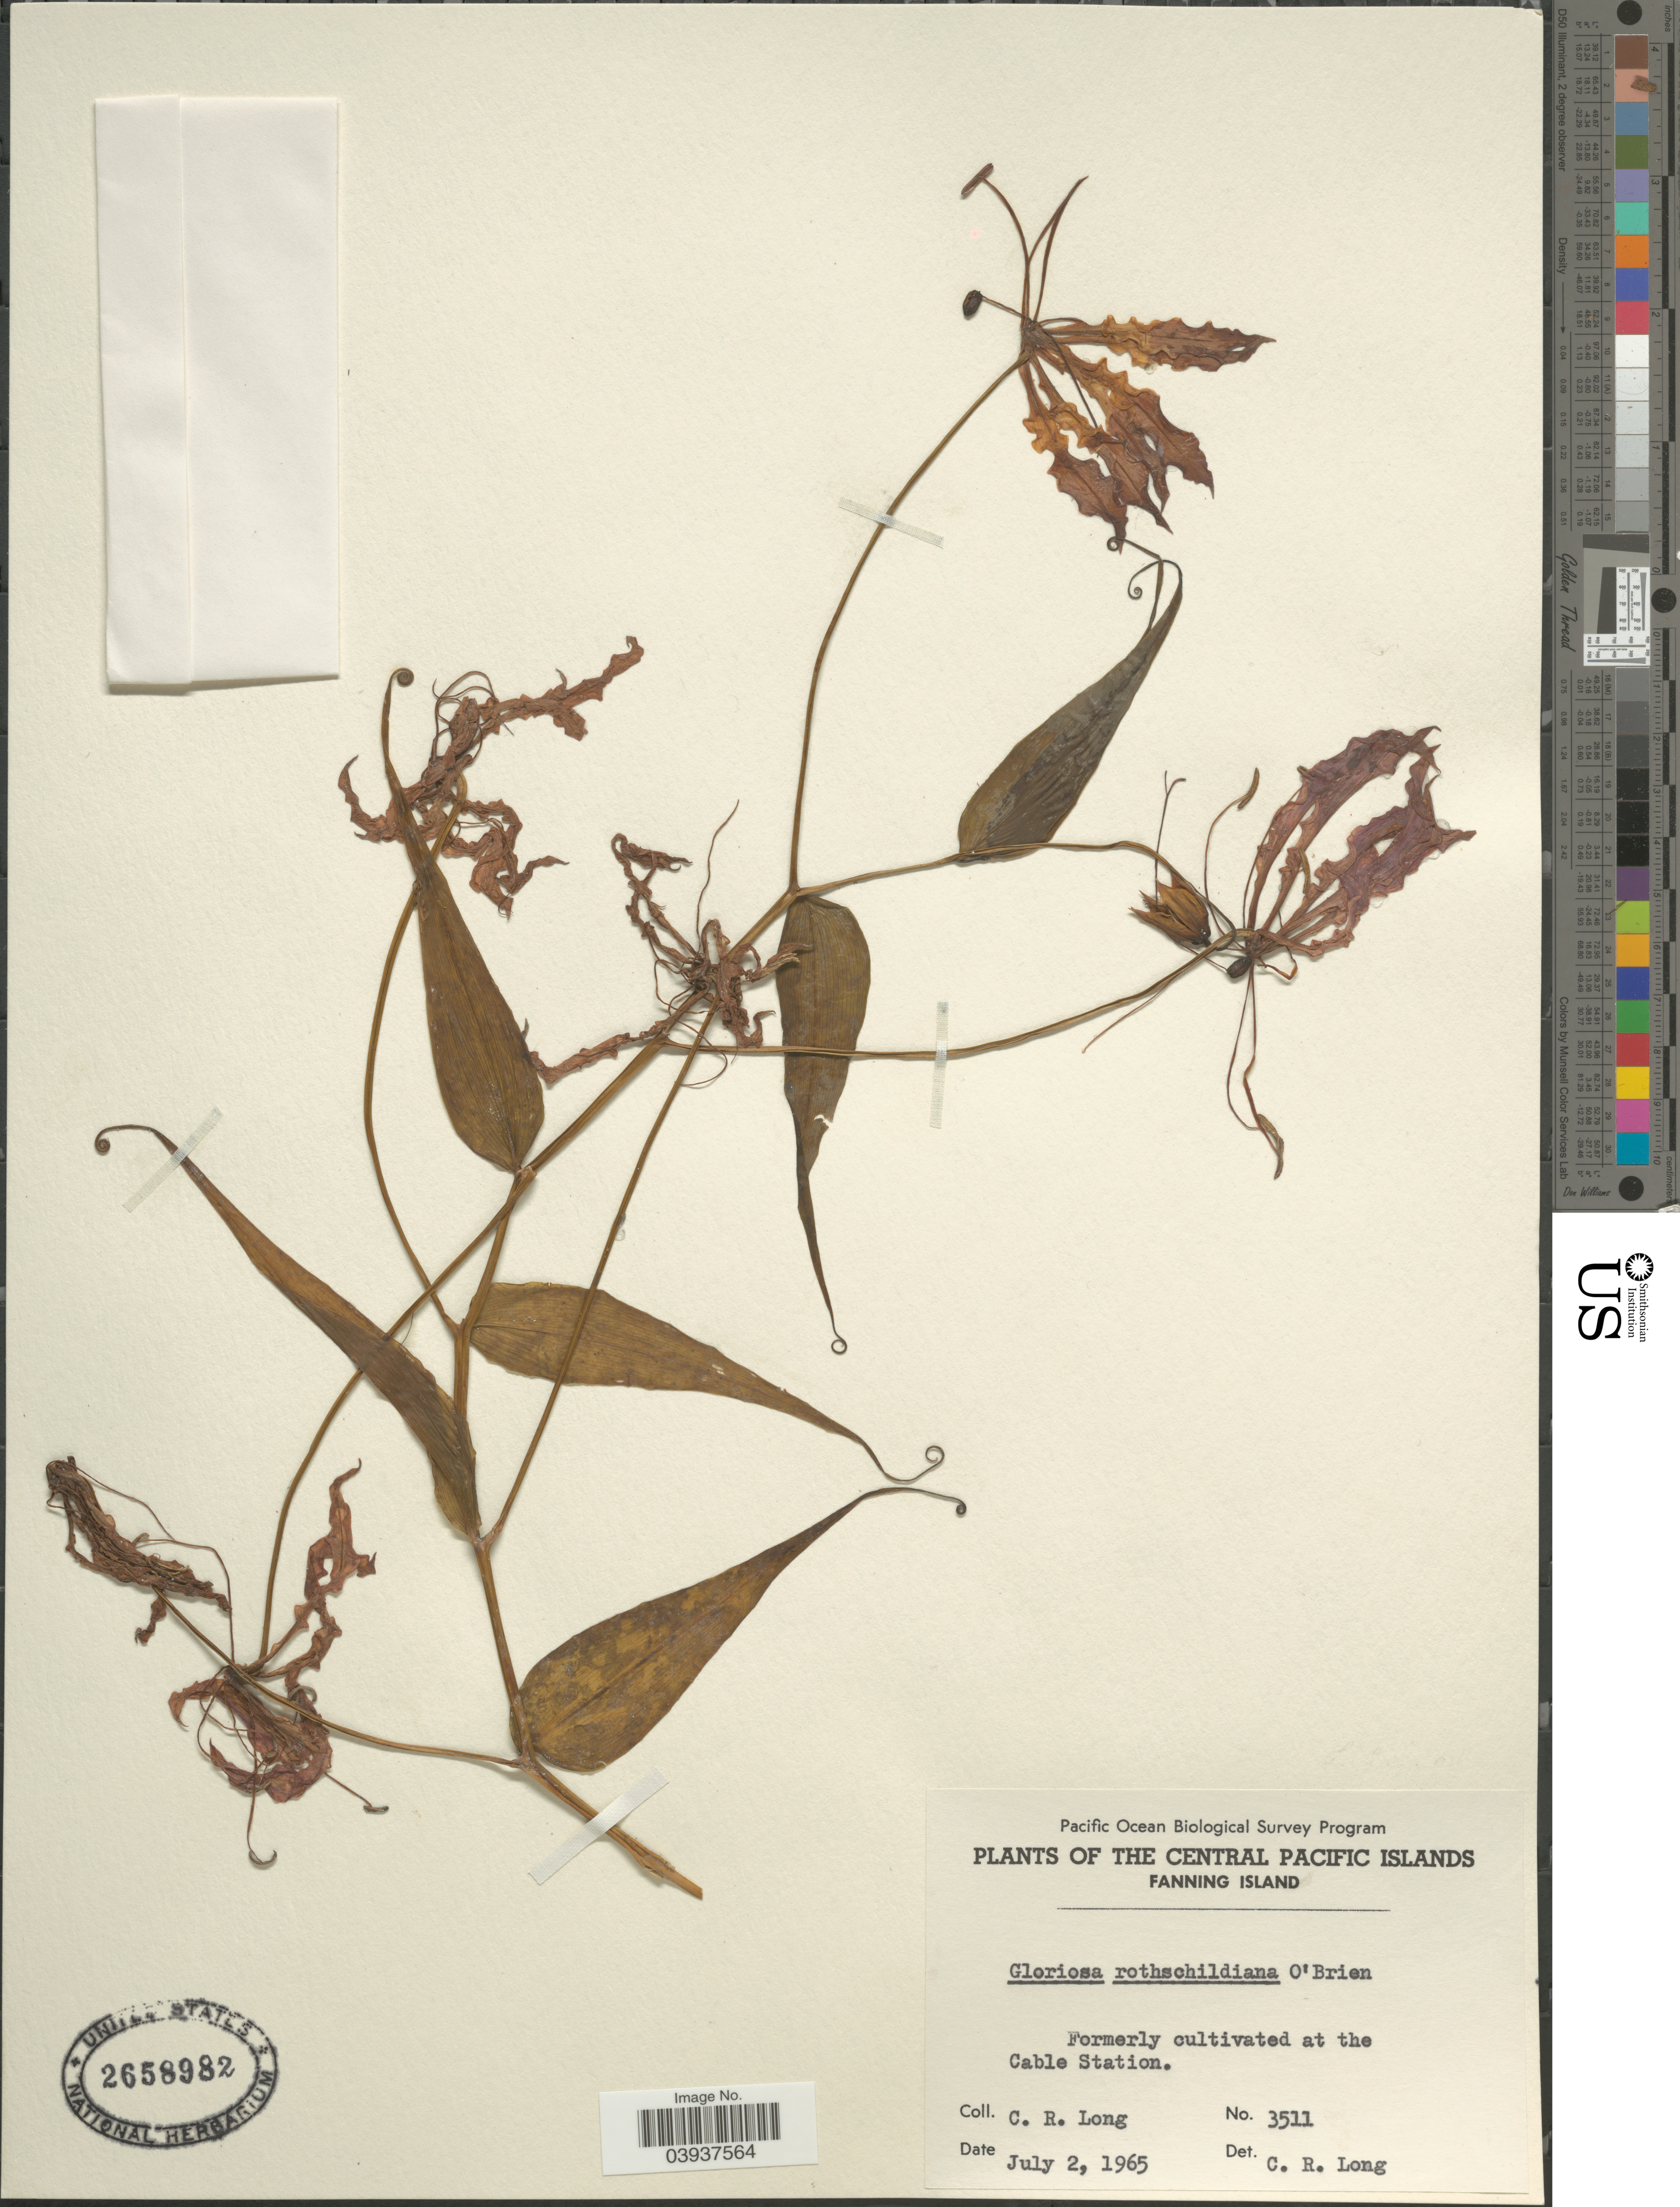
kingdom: Plantae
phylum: Tracheophyta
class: Liliopsida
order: Liliales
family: Colchicaceae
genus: Gloriosa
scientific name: Gloriosa rothschildiana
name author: J. O'Brien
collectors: C. R. Long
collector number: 3511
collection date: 1965-07-02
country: Kiribati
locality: Central Pacific Islands. Fanning Island. Formerly cultivated at the Cable Station.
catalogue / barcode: US 2658982